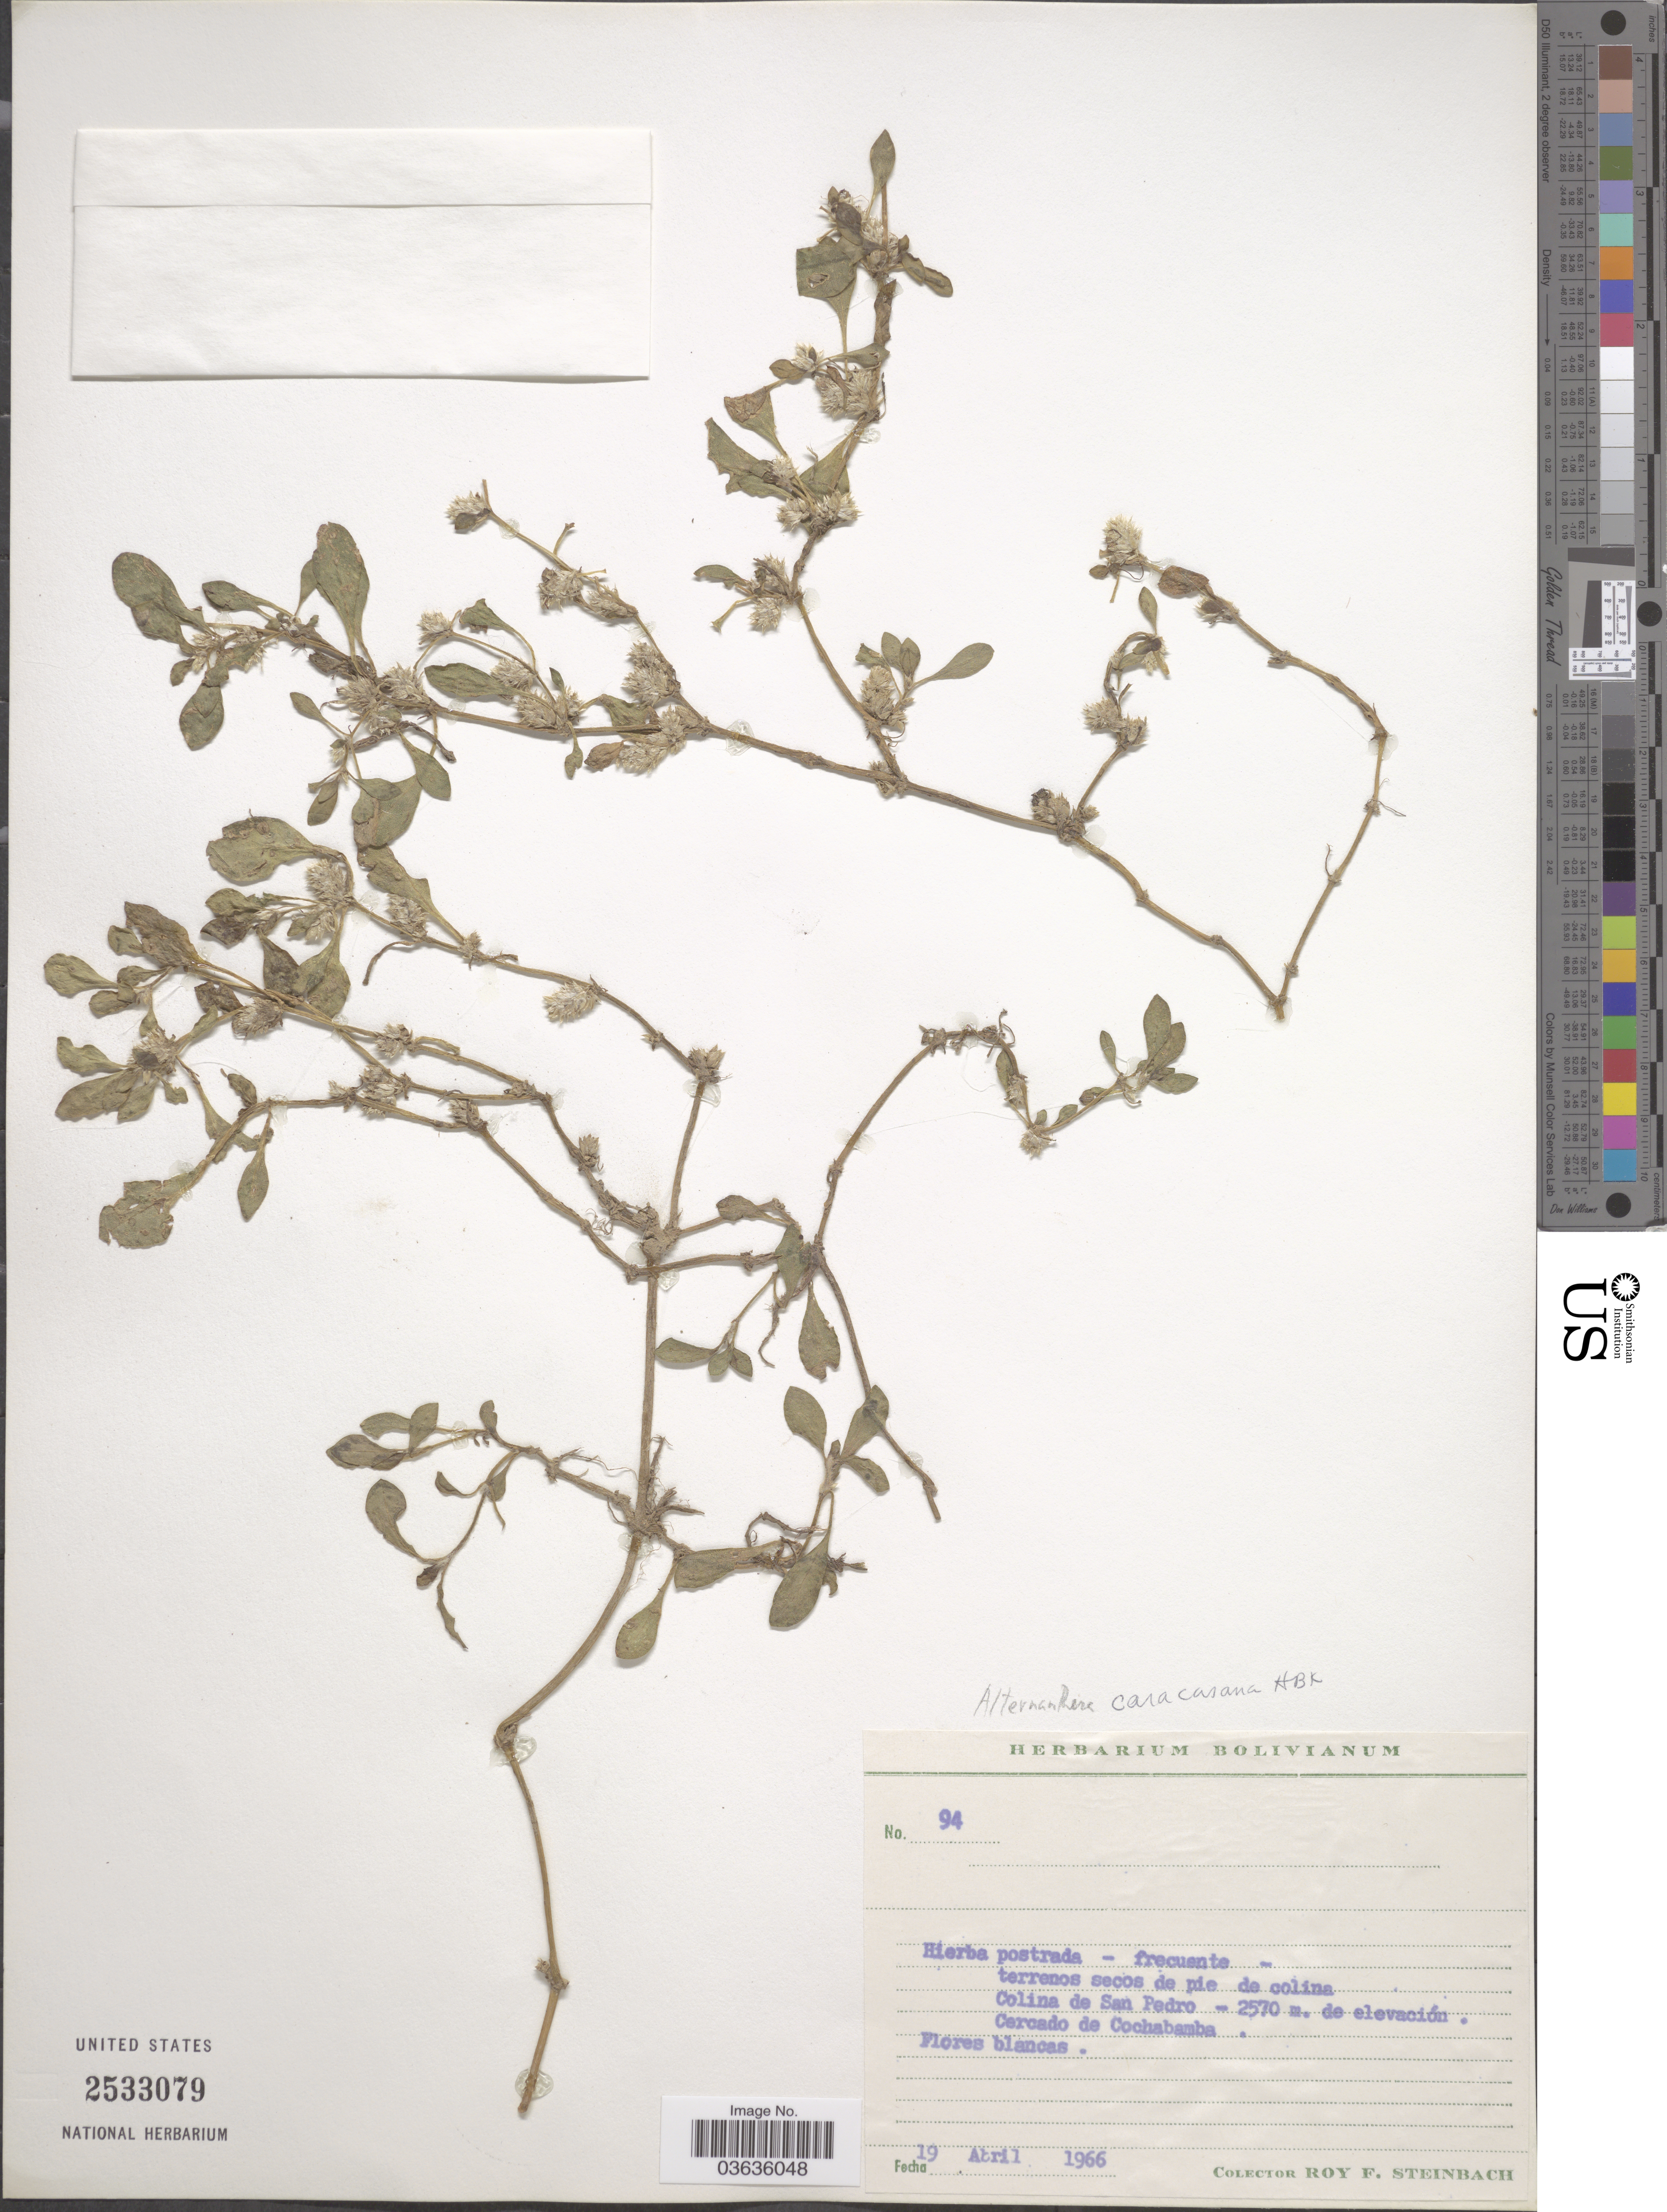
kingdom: Plantae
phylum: Tracheophyta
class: Magnoliopsida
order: Caryophyllales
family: Amaranthaceae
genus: Alternanthera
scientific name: Alternanthera caracasana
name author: Kunth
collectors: R. F. Steinbach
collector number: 94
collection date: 1966-04-19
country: Bolivia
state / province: Cochabamba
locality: Colina de San Pedro, Cercado de Cochabamba.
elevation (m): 2570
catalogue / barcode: US 2533079